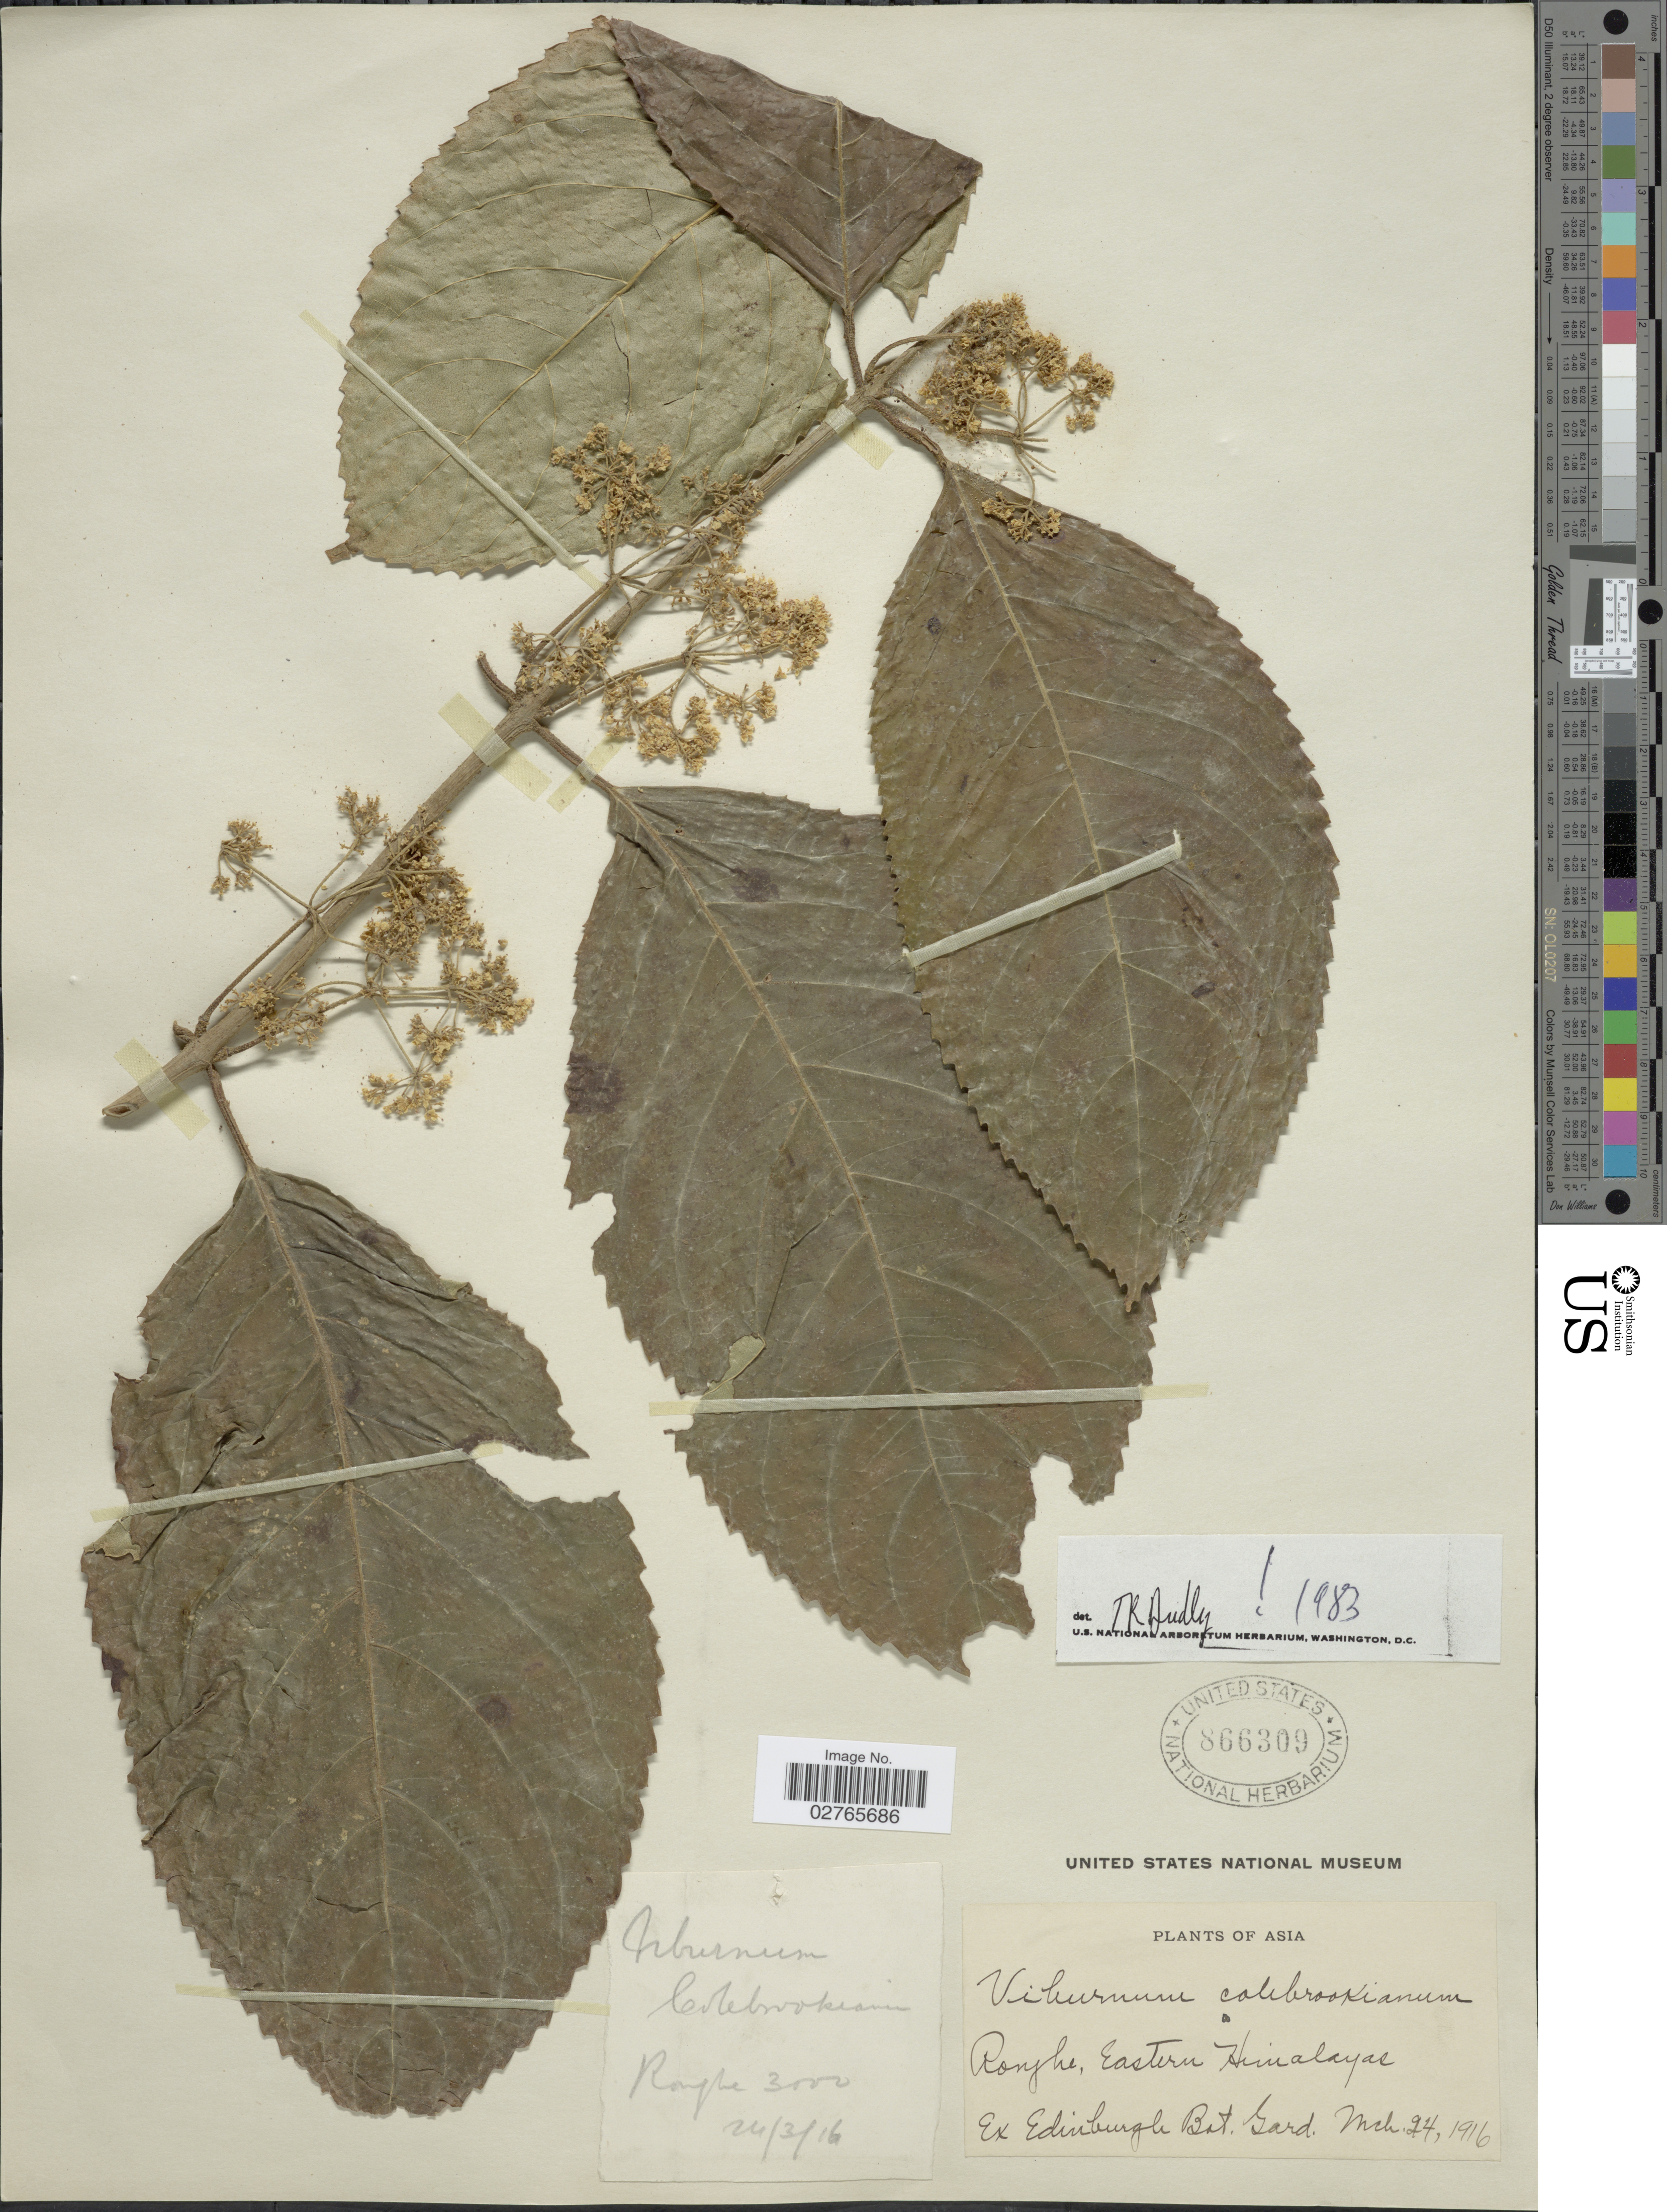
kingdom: Plantae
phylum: Tracheophyta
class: Magnoliopsida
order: Dipsacales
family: Viburnaceae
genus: Viburnum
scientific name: Viburnum colebrookeanum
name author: Wall. ex DC.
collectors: Ex Edinburgh Bot. Gard.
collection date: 1916-03-24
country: China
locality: Asia, Ronghe, Eastern Himalayas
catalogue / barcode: US 866309